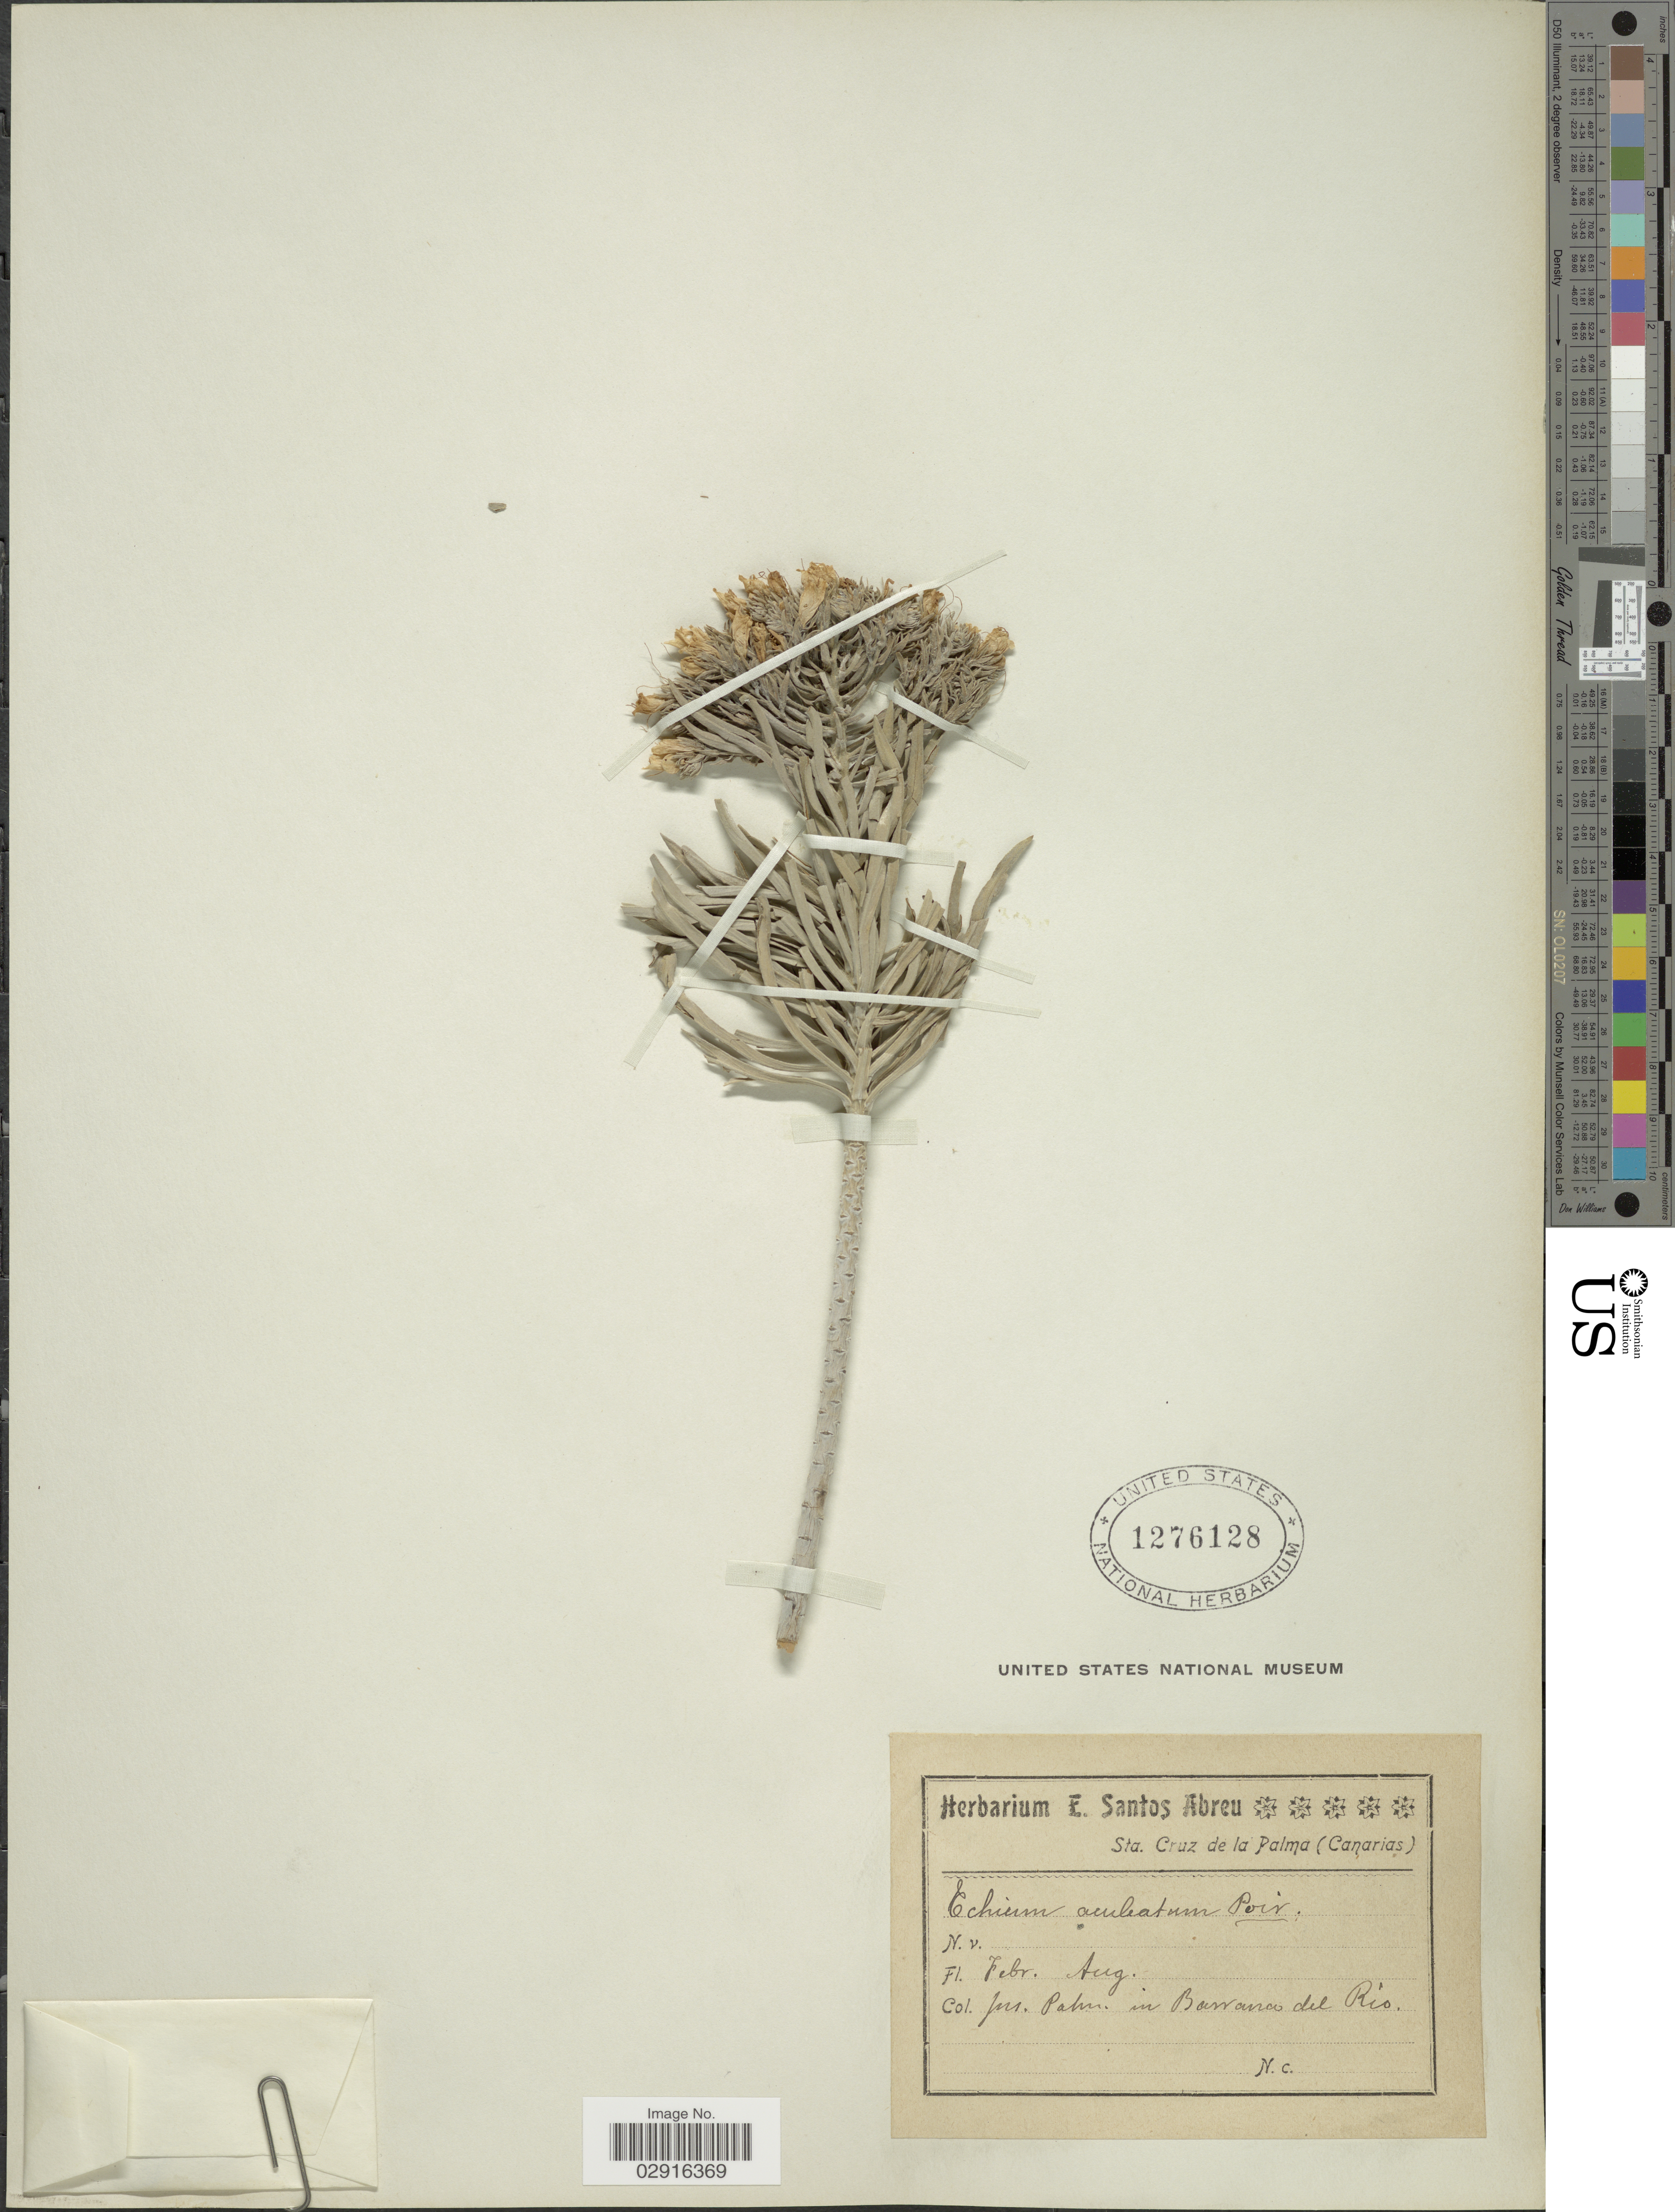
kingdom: Plantae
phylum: Tracheophyta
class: Magnoliopsida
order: Boraginales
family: Boraginaceae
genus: Echium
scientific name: Echium aculeatum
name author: Poir.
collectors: ex herb. E. Santos Abrue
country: Spain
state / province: Canarias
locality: Sta. Cruz de la Palma (Canarias). Jus. Palm. in Barrano del Rio.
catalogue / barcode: US 1276128